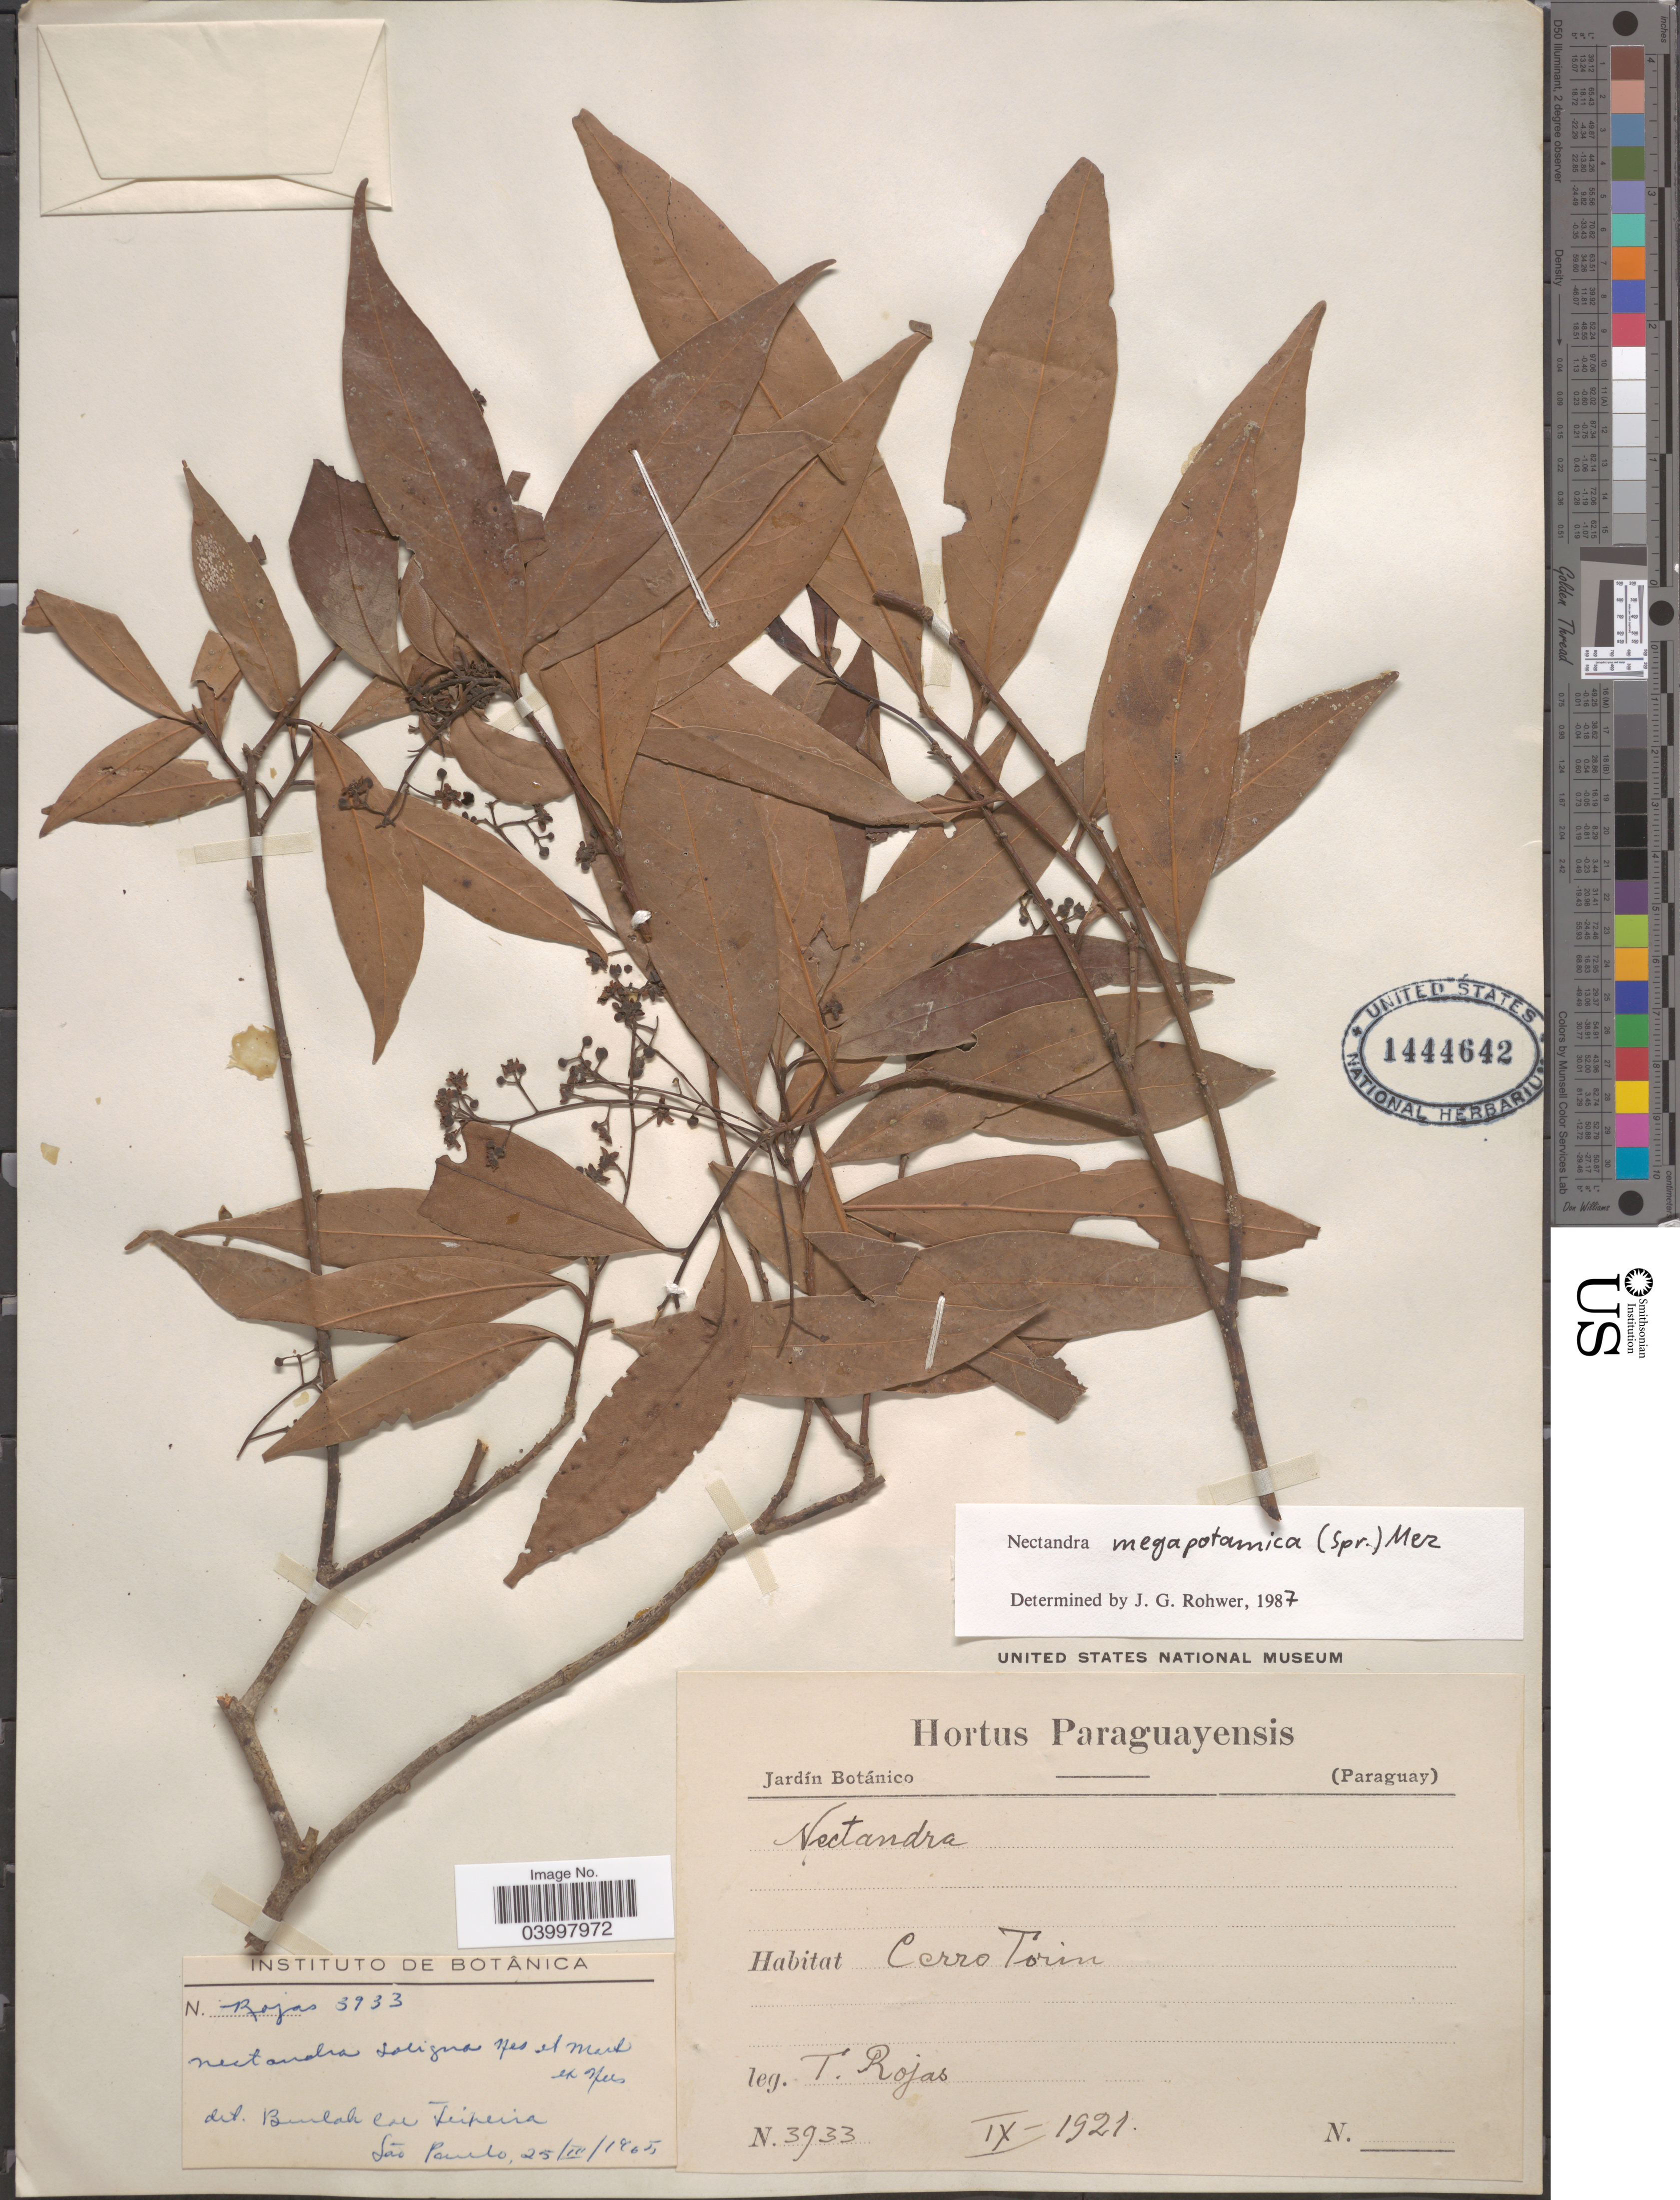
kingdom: Plantae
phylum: Tracheophyta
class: Magnoliopsida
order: Laurales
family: Lauraceae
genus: Nectandra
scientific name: Nectandra megapotamica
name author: Mez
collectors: T. Rojas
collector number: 3933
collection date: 1921-09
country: Paraguay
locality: Cerro Torin.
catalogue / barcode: US 1444642